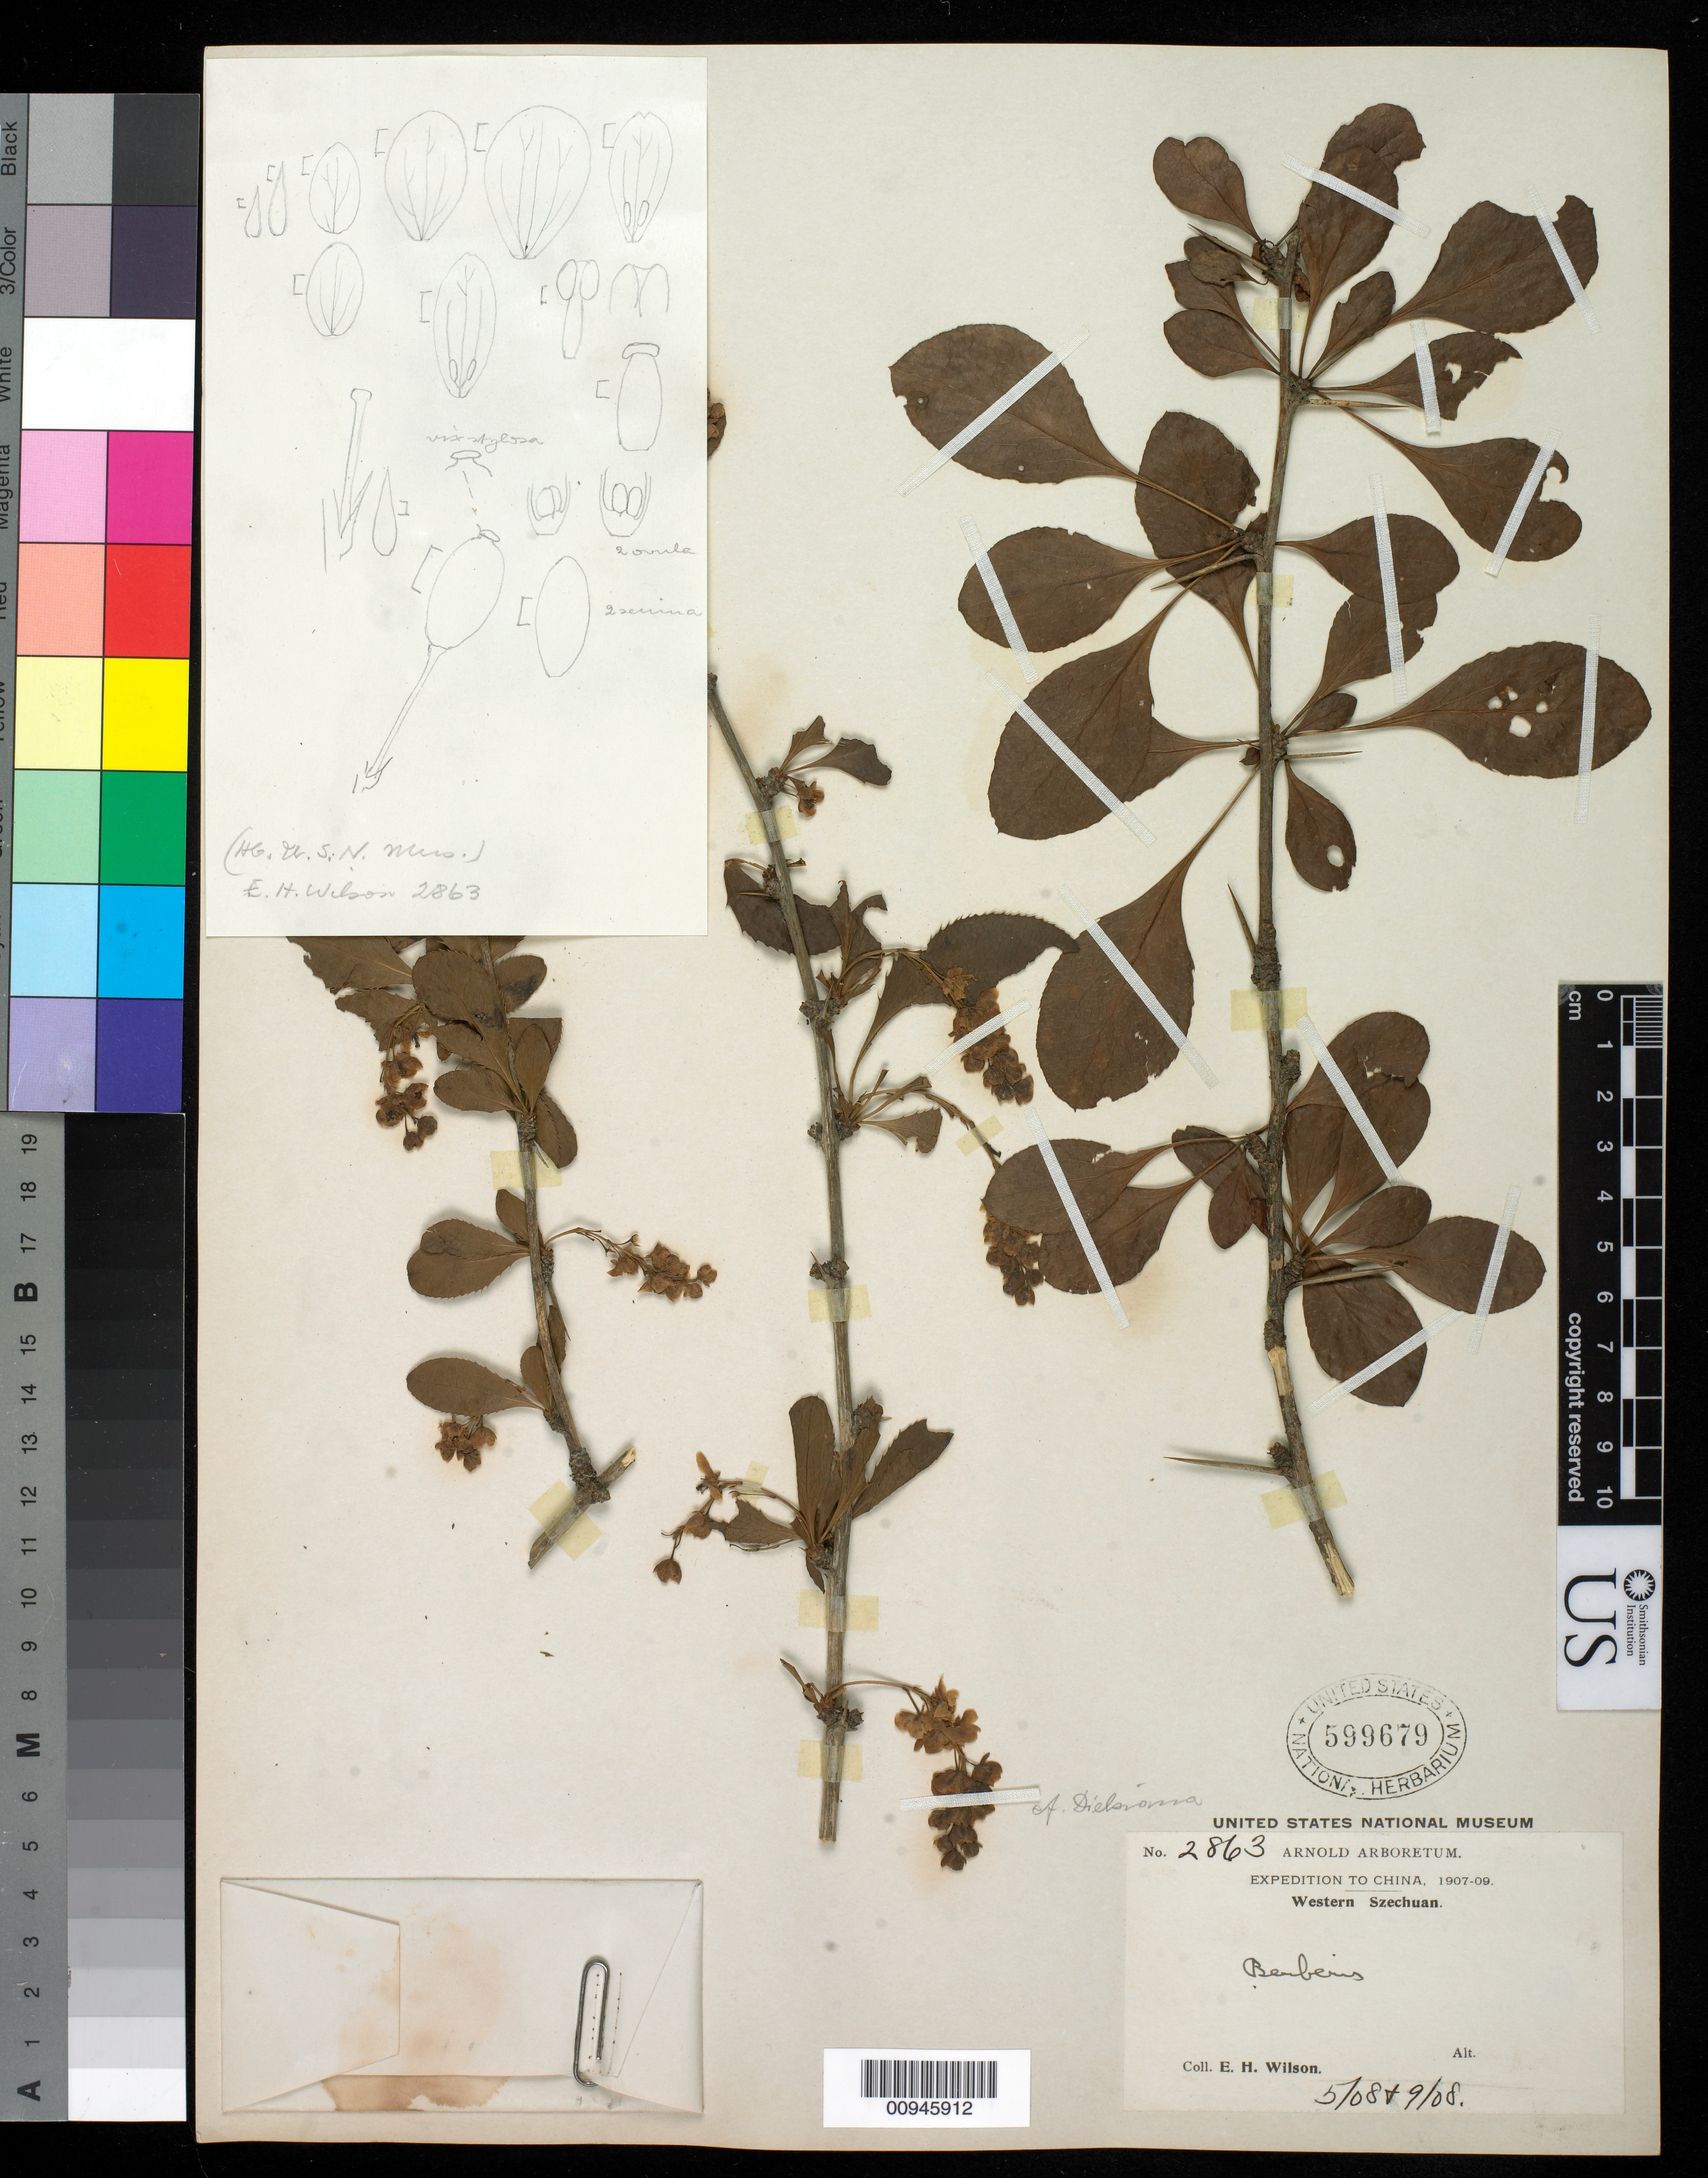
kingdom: Plantae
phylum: Tracheophyta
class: Magnoliopsida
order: Ranunculales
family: Berberidaceae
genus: Berberis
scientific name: Berberis dielsiana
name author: Fedde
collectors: E. H. Wilson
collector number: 2863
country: China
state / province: Sichuan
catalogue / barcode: US 599679